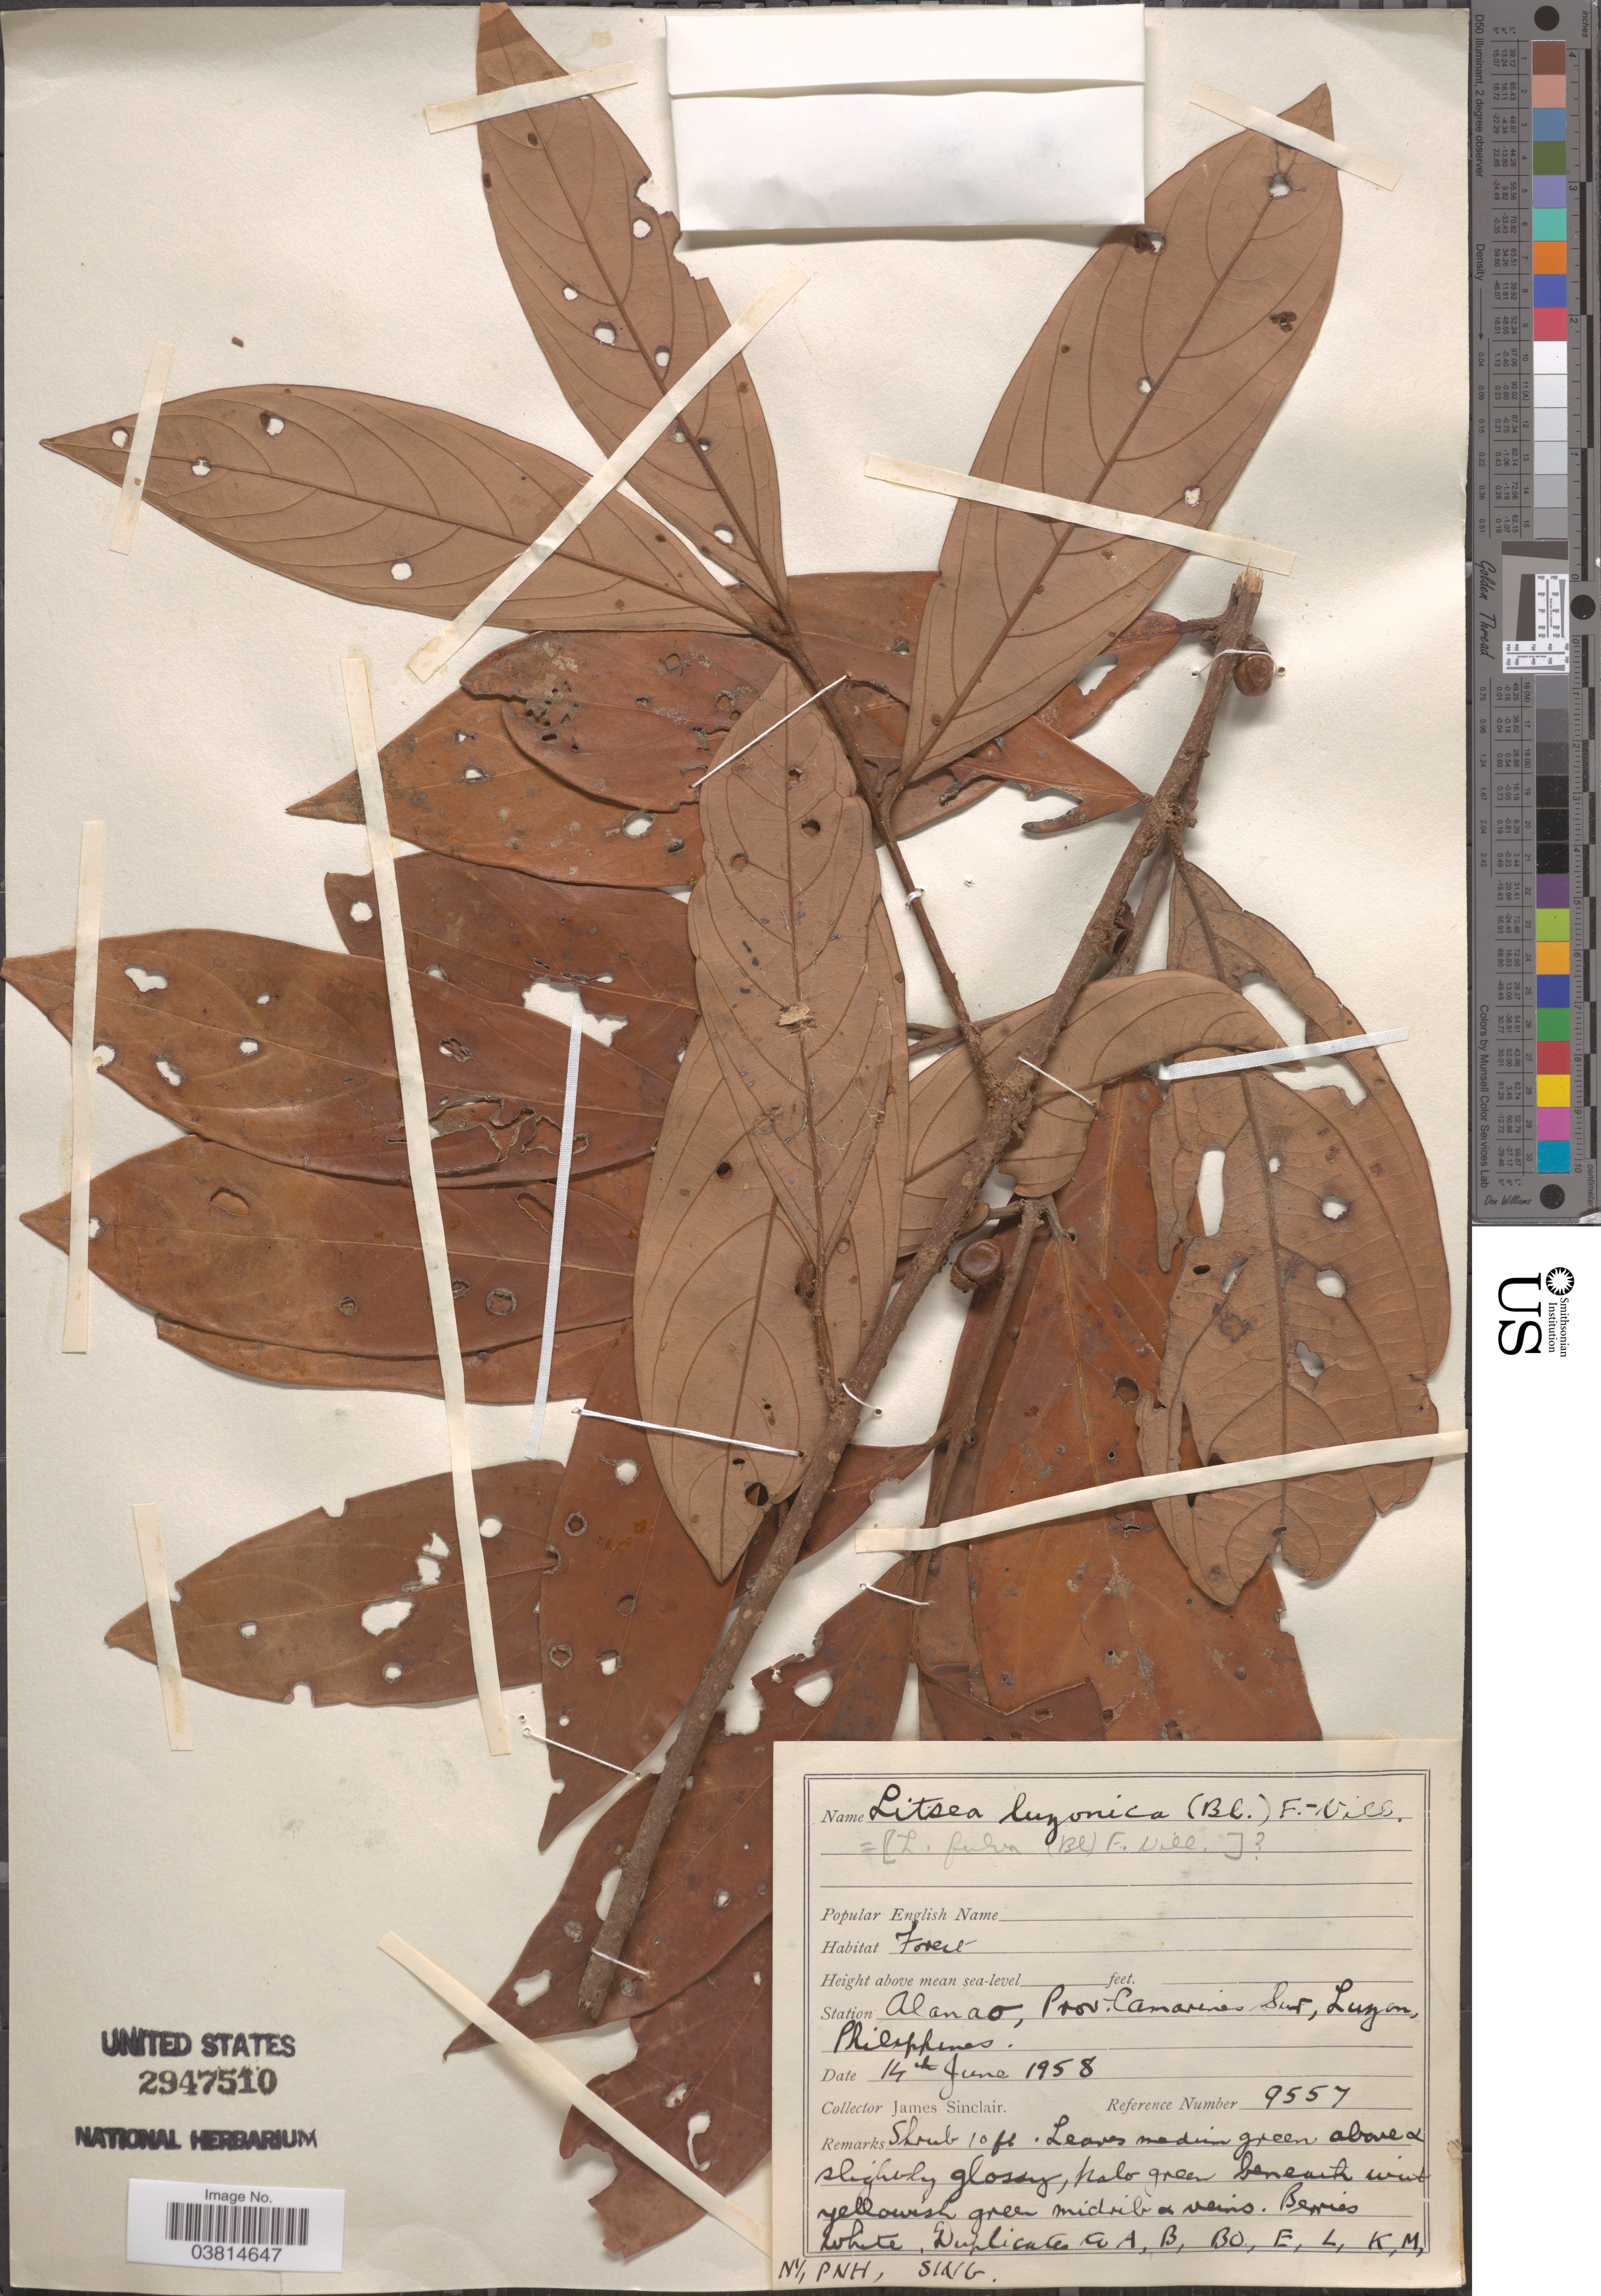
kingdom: Plantae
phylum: Tracheophyta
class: Magnoliopsida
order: Laurales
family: Lauraceae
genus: Litsea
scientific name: Litsea micrantha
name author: Merr.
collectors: J. Sinclair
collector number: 9557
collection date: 1958-06-14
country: Philippines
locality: Station Alanao, Prov. Camarines Sur, Luzon.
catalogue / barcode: US 2947510